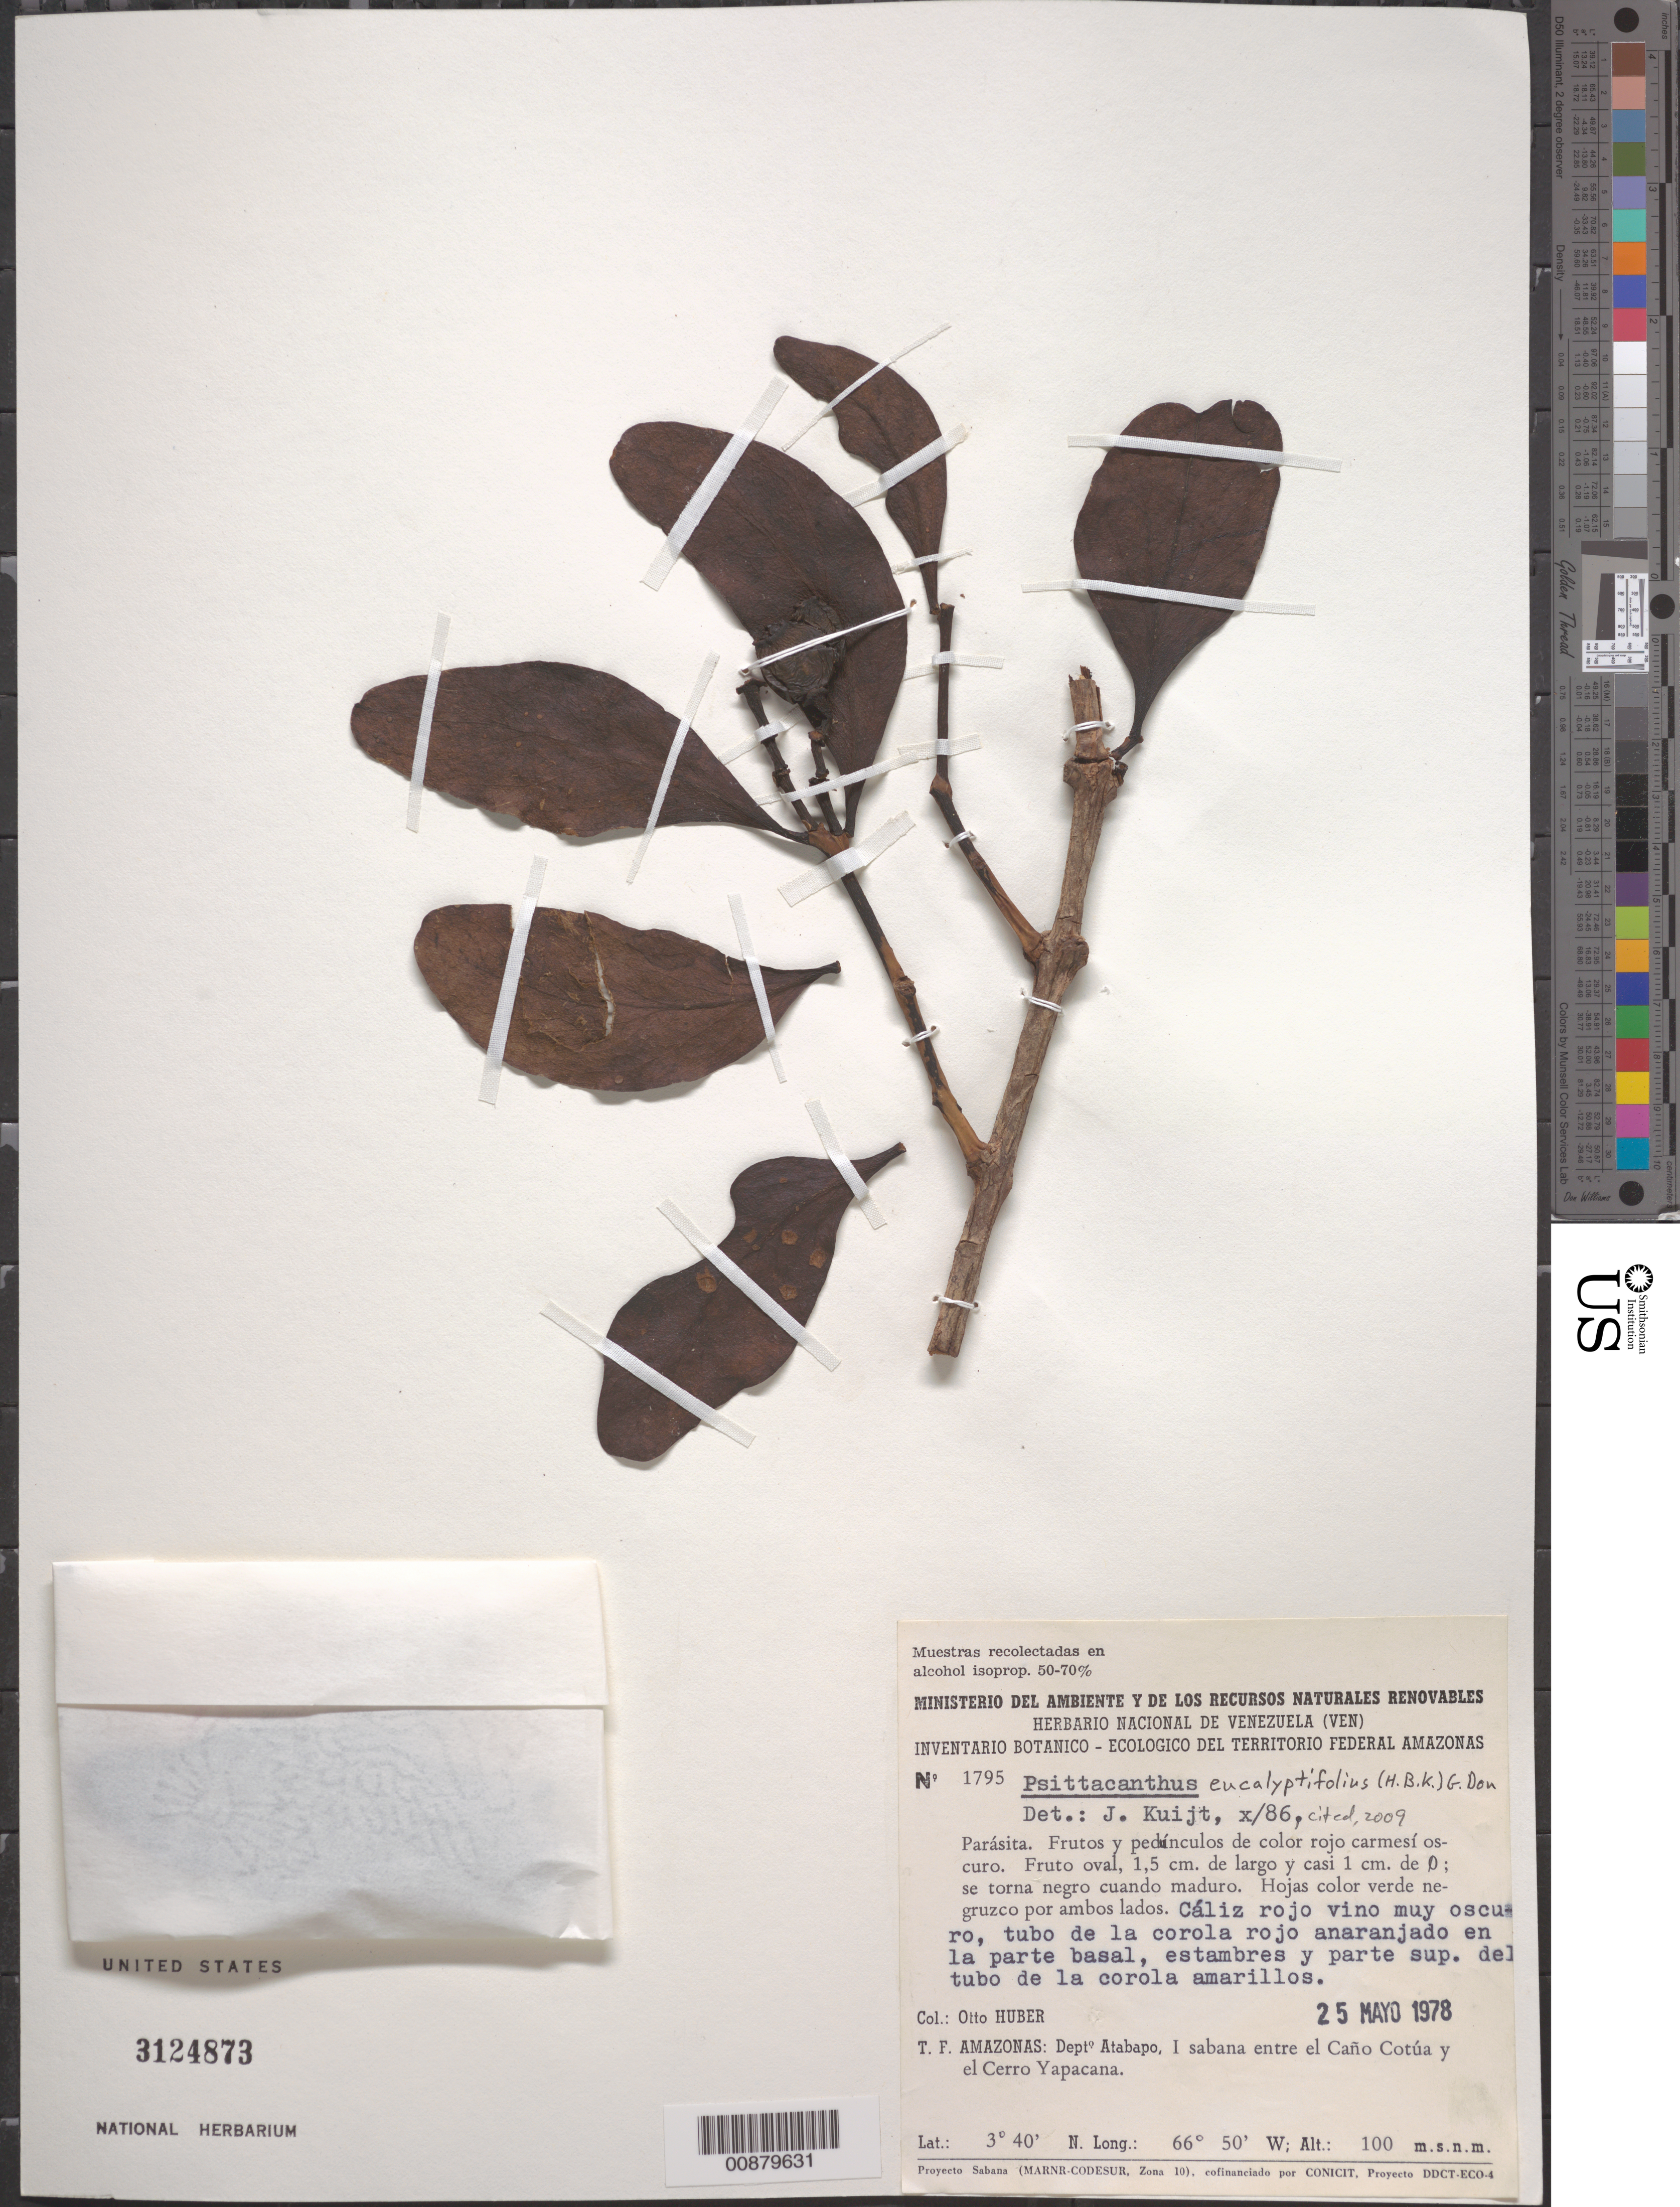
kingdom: Plantae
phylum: Tracheophyta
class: Magnoliopsida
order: Santalales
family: Loranthaceae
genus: Psittacanthus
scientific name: Psittacanthus eucalyptifolius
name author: (Kunth) G. Don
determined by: Kuijt, Job, (CANADA)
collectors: O. Huber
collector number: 1795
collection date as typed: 25-May-78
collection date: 1978-05-25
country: Venezuela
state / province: Amazonas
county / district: Atabapo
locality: I sabana entre el Caño Cotua y el Cerro Yapacána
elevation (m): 100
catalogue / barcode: US 3124873